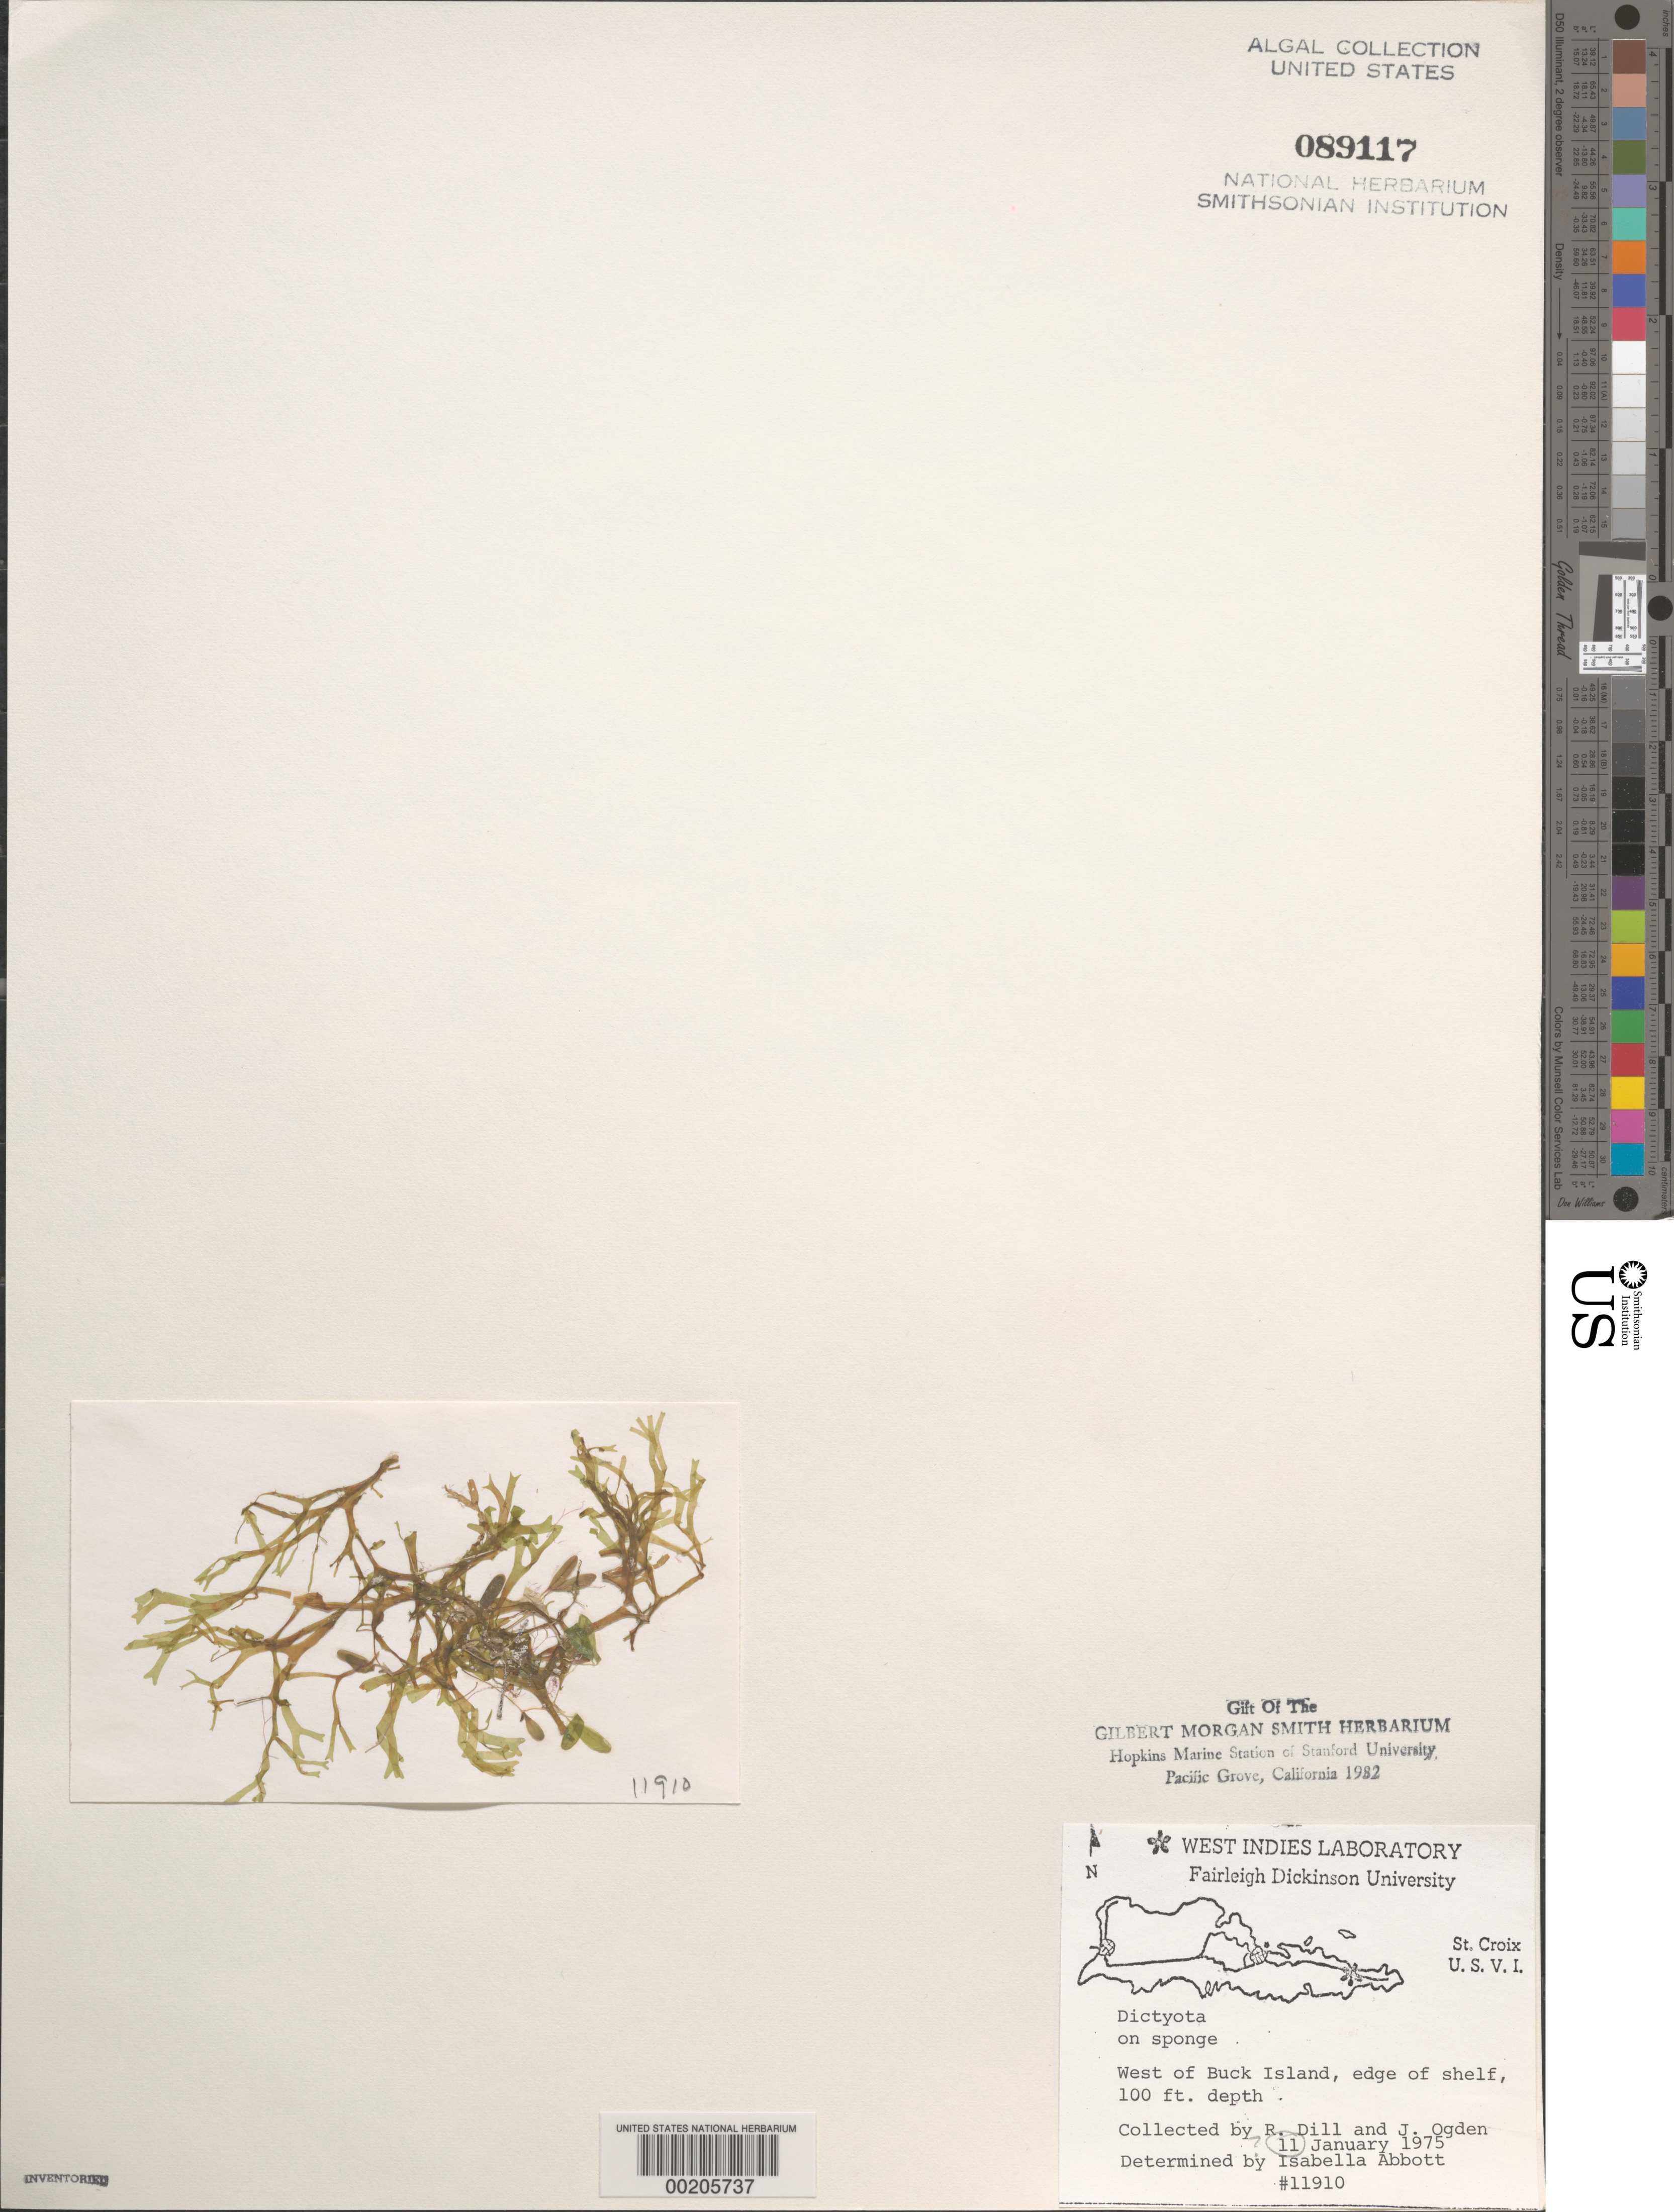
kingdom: Chromista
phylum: Ochrophyta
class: Phaeophyceae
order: Dictyotales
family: Dictyotaceae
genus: Dictyota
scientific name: Dictyota sp.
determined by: Abbott, Isabella A.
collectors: R. Dill & J. Ogden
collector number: IAA 11910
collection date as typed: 11 Jan 1975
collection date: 1975-01-11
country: U.S. Virgin Islands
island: St. Croix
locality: West of Buck Island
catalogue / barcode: US 89117